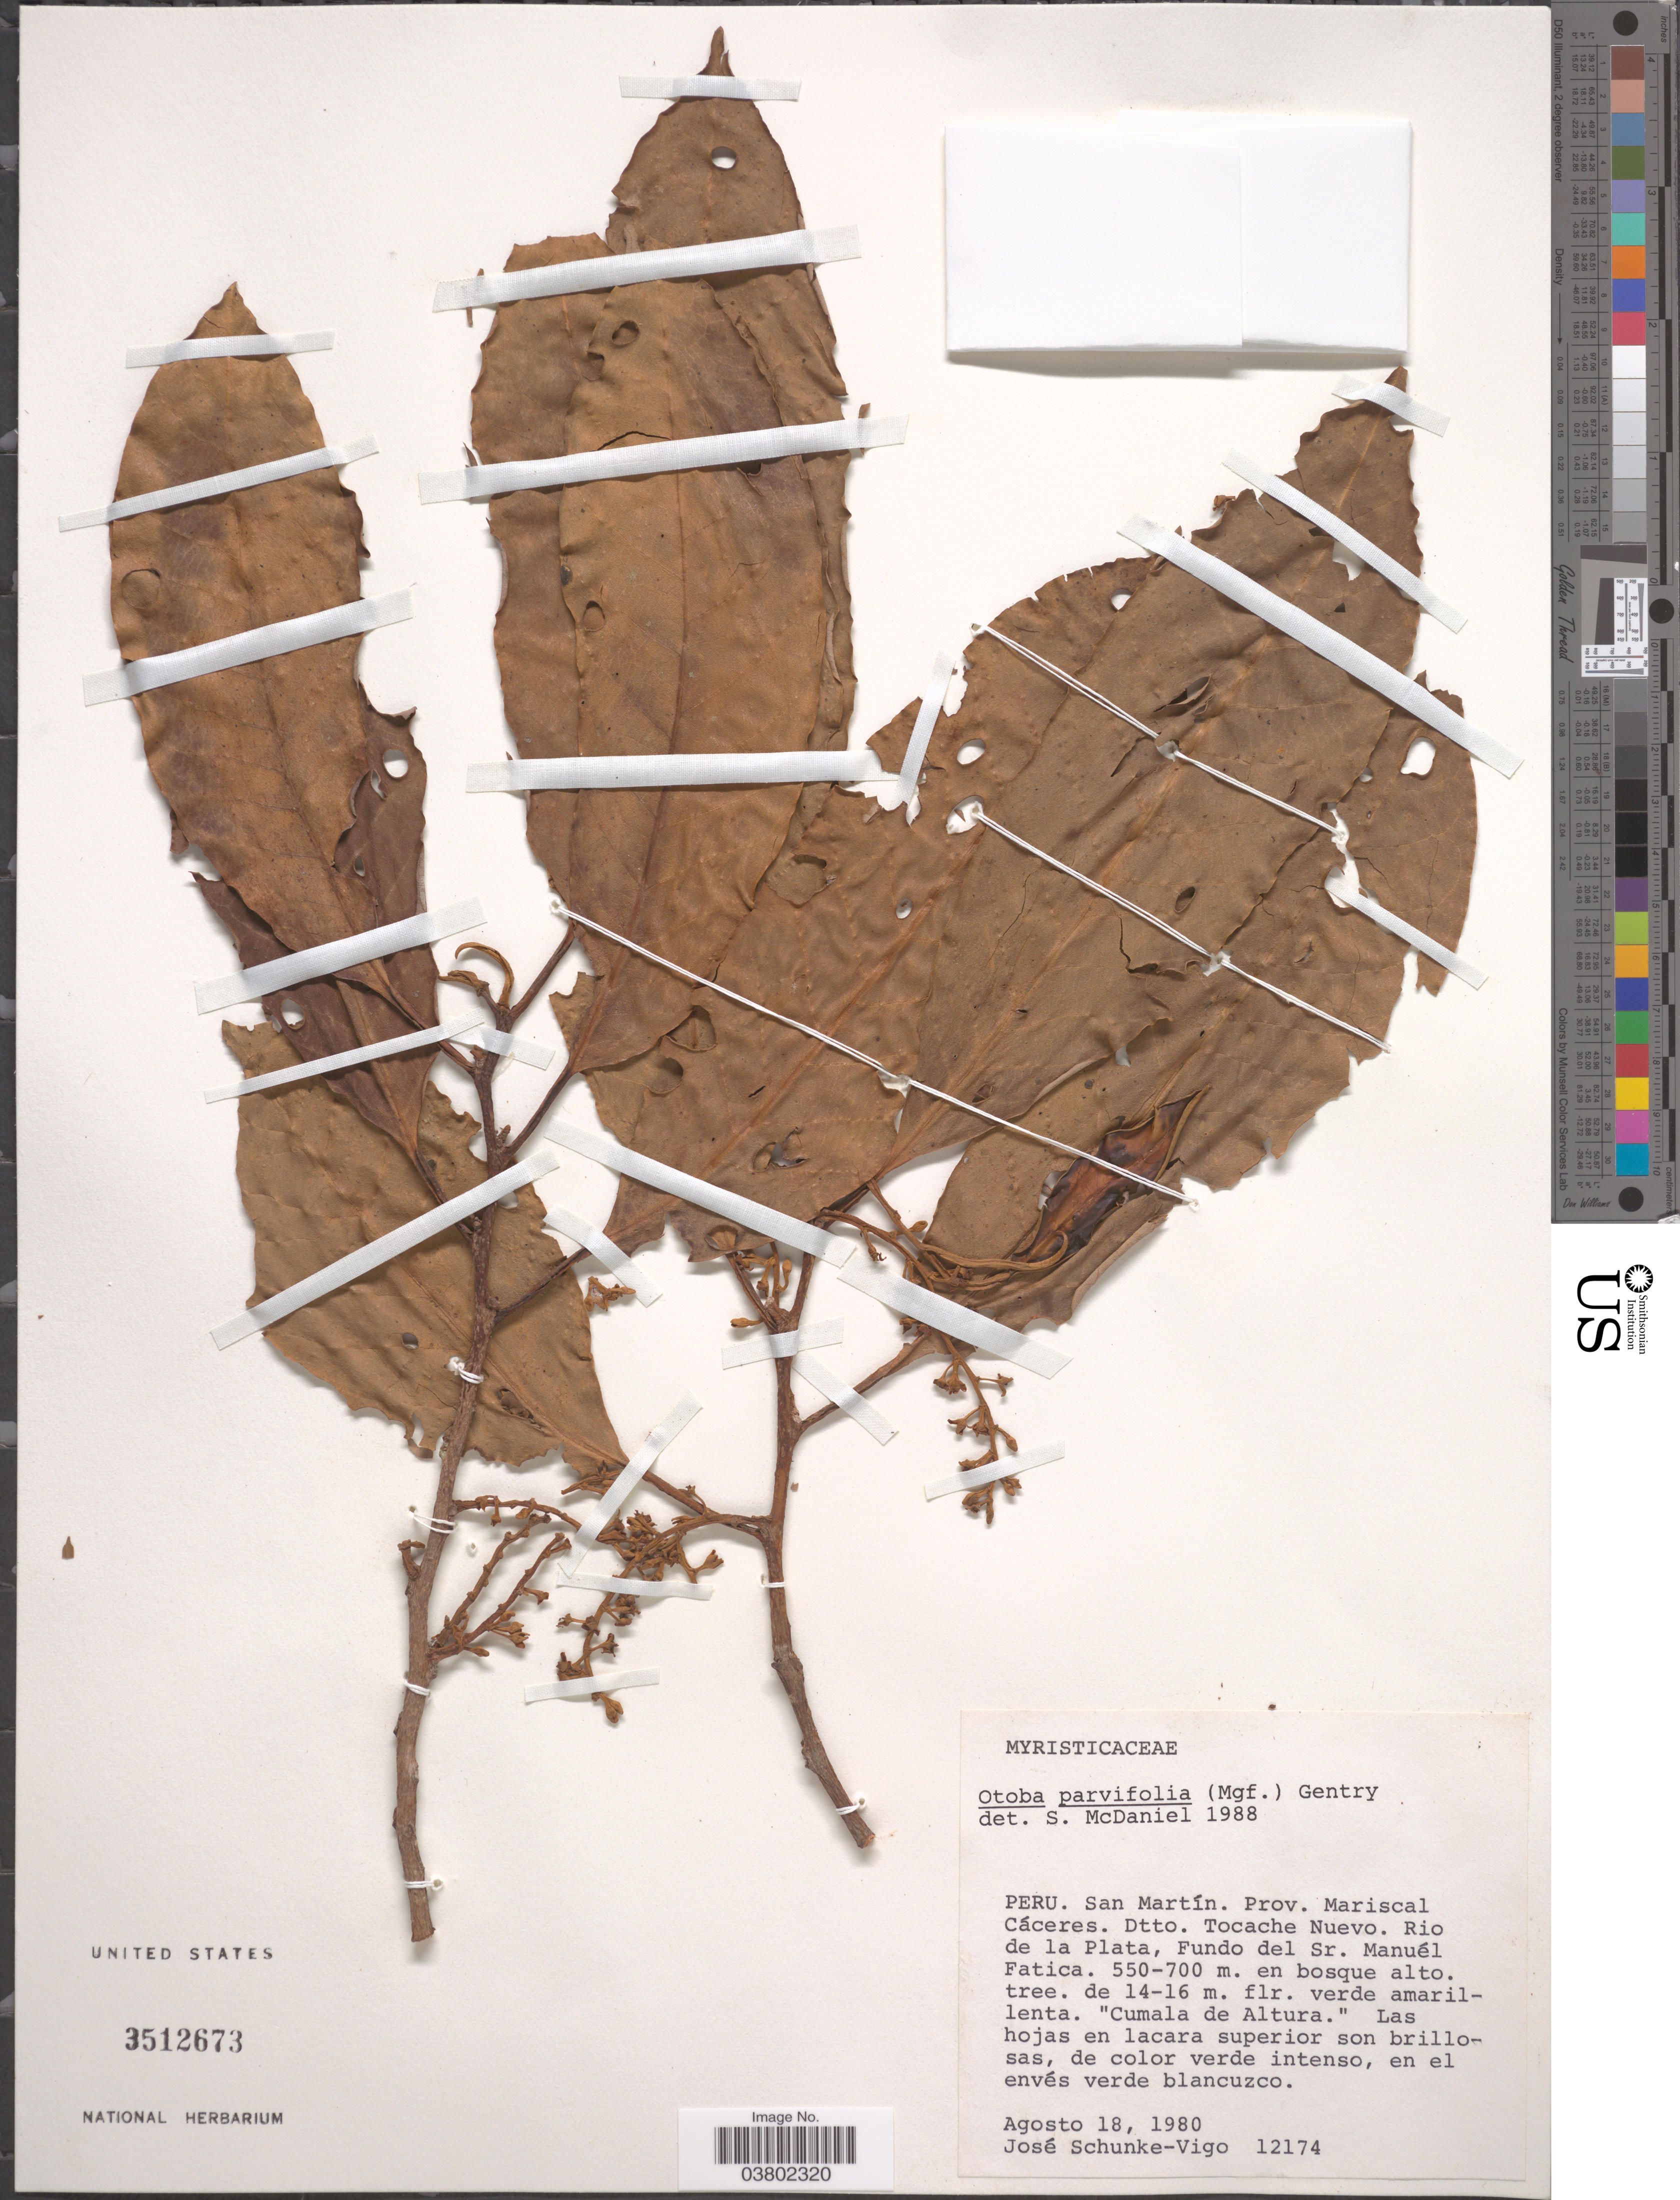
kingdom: Plantae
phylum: Tracheophyta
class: Magnoliopsida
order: Magnoliales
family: Myristicaceae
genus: Otoba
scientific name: Otoba parvifolia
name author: (Markgr.) A.H. Gentry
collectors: J. Schunke Vigo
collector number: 12174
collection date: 1980-08-18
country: Peru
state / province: San Martín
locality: Prov. Mariscal Cáceres. Dtto. Tocache Nuevo. Rio de la Plata, Fundo del Sr. Manuél Fatica.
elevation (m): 550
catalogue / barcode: US 3512673